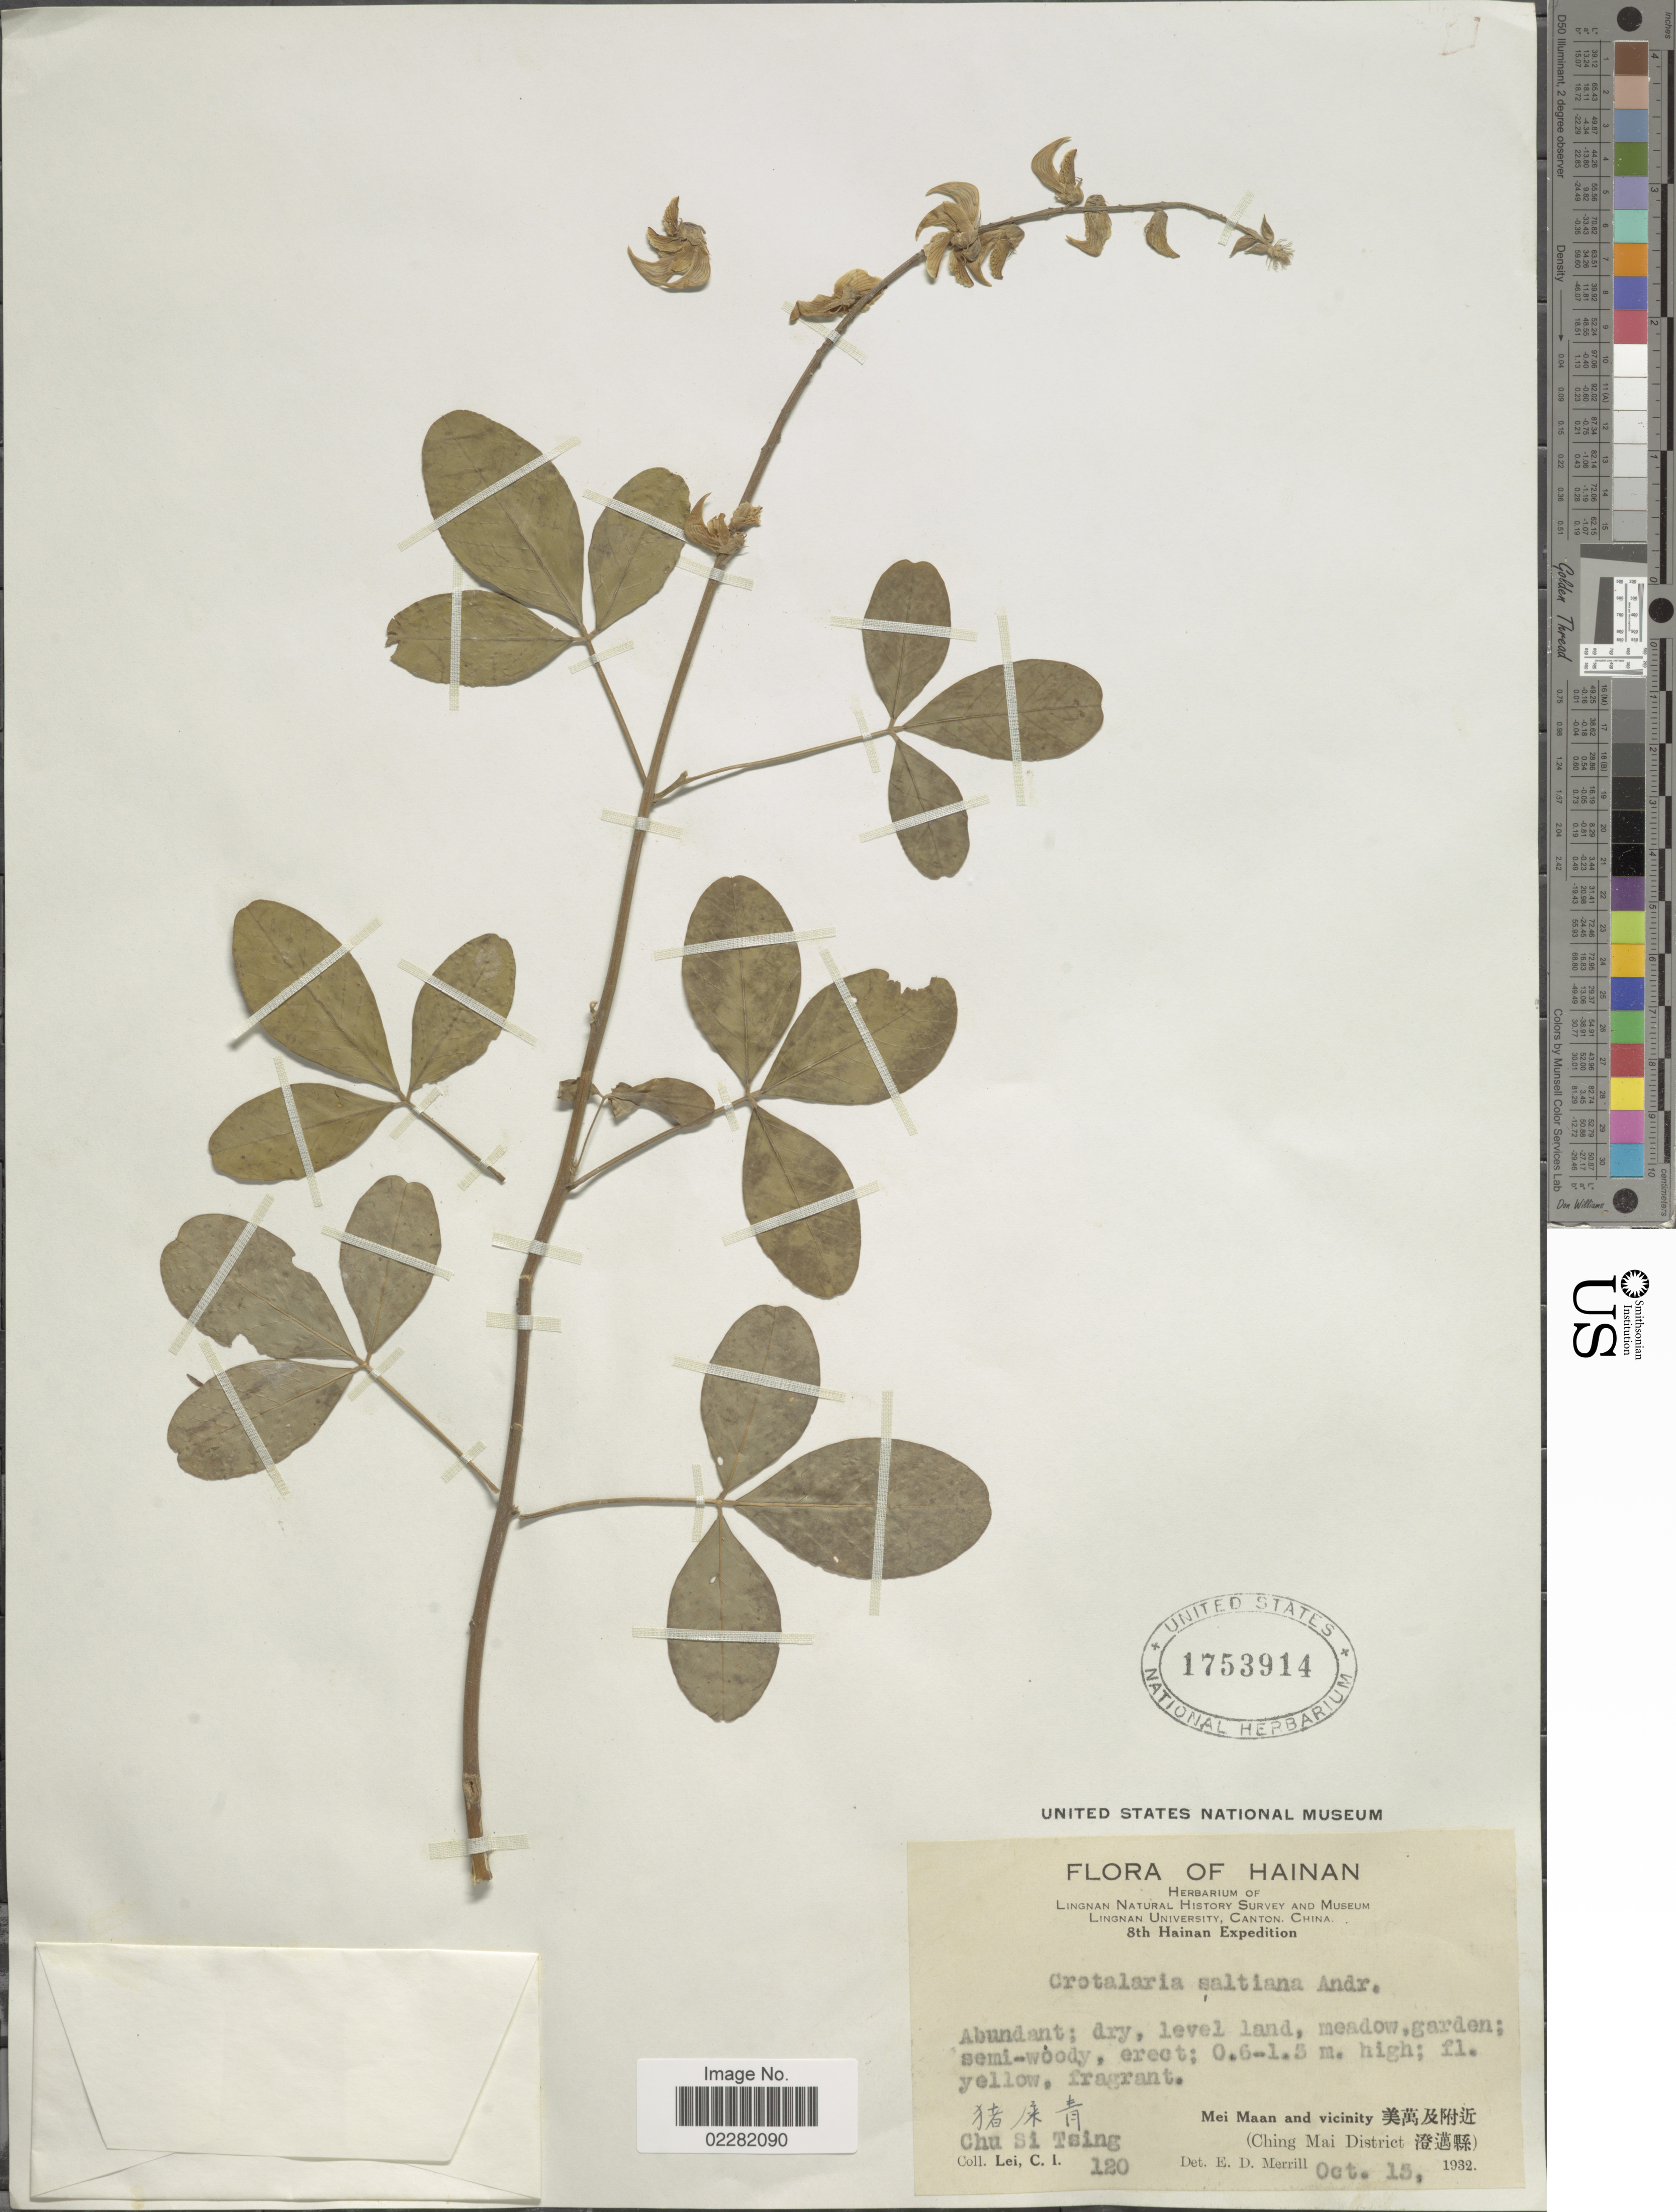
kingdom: Plantae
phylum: Tracheophyta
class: Magnoliopsida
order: Fabales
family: Fabaceae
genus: Crotalaria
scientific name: Crotalaria pallida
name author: Aiton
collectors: C. I. Lei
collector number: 120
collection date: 1932-10-15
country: China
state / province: Hainan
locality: Hainan, Mei Maan and vicinity (Ching Mai District) Chu Si Tsing [unsure placement]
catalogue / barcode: US 1753914